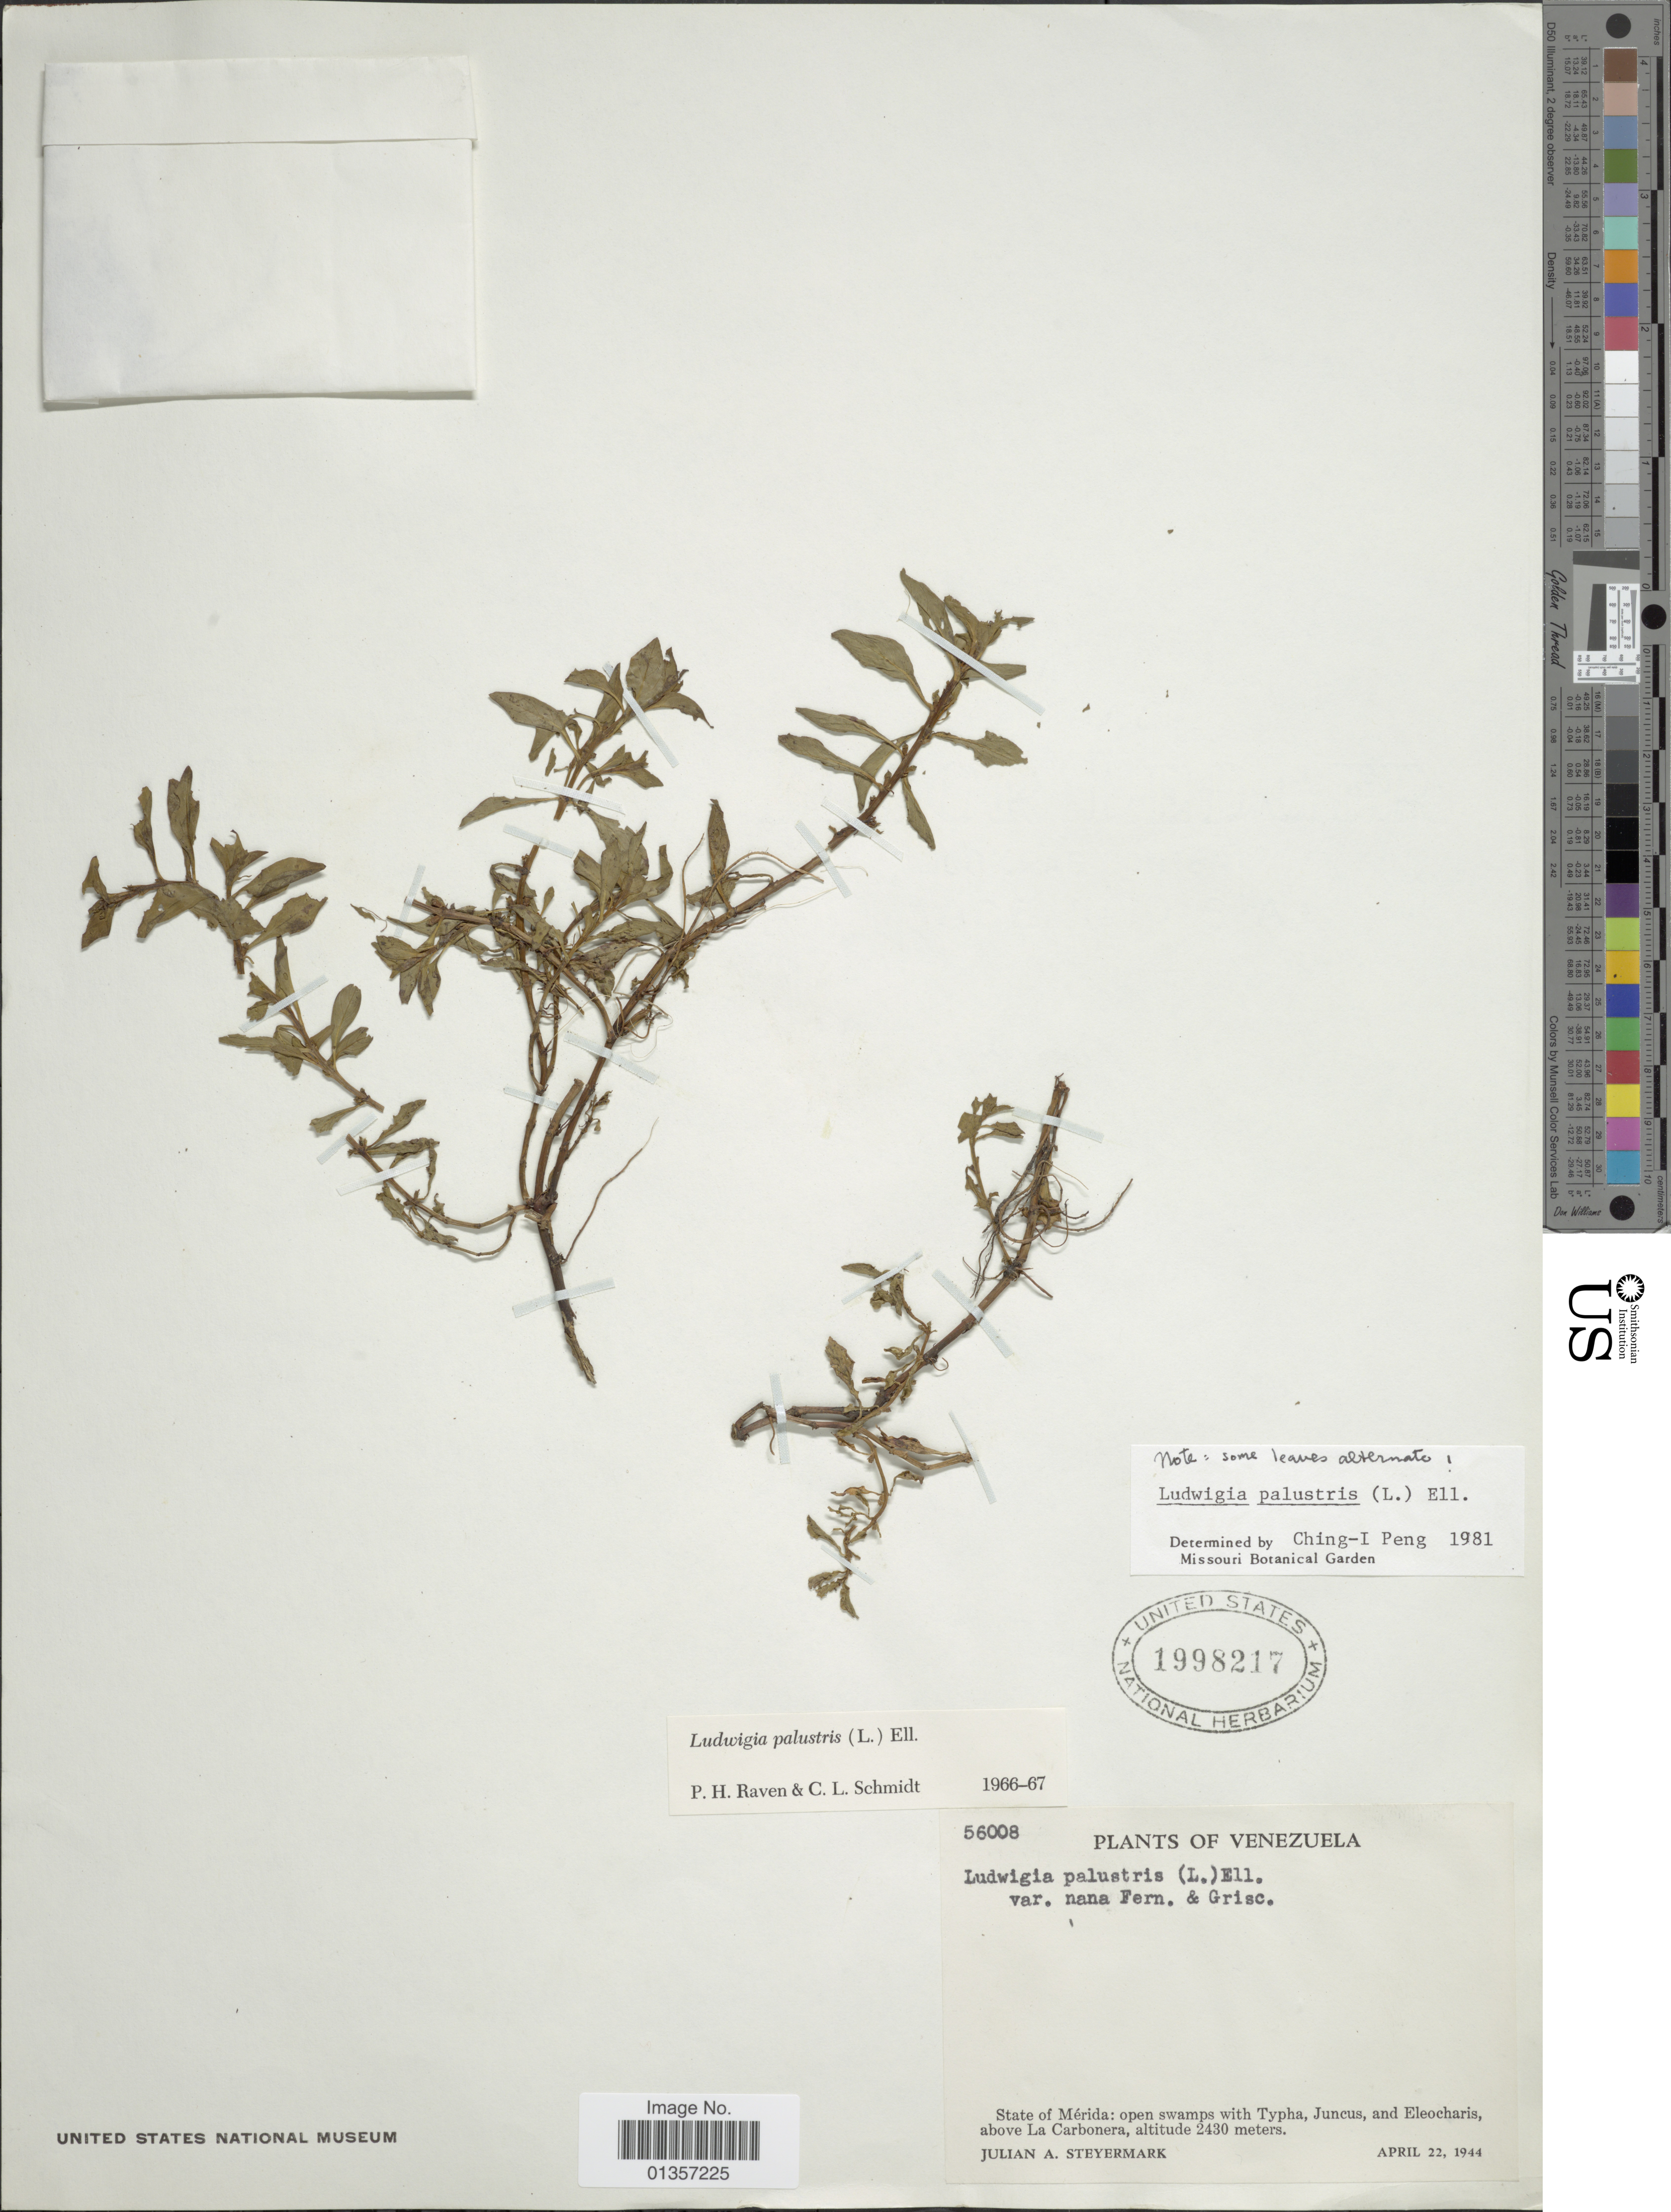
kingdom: Plantae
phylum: Tracheophyta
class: Magnoliopsida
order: Myrtales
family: Onagraceae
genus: Ludwigia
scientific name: Ludwigia palustris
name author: (L.) Elliott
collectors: J. Steyermark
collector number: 56008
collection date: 1944-04-22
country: Venezuela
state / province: Mérida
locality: Open swamps with Typha, Juncus, and Eleocharis, above La Carbonera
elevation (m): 2430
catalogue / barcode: US 1998217